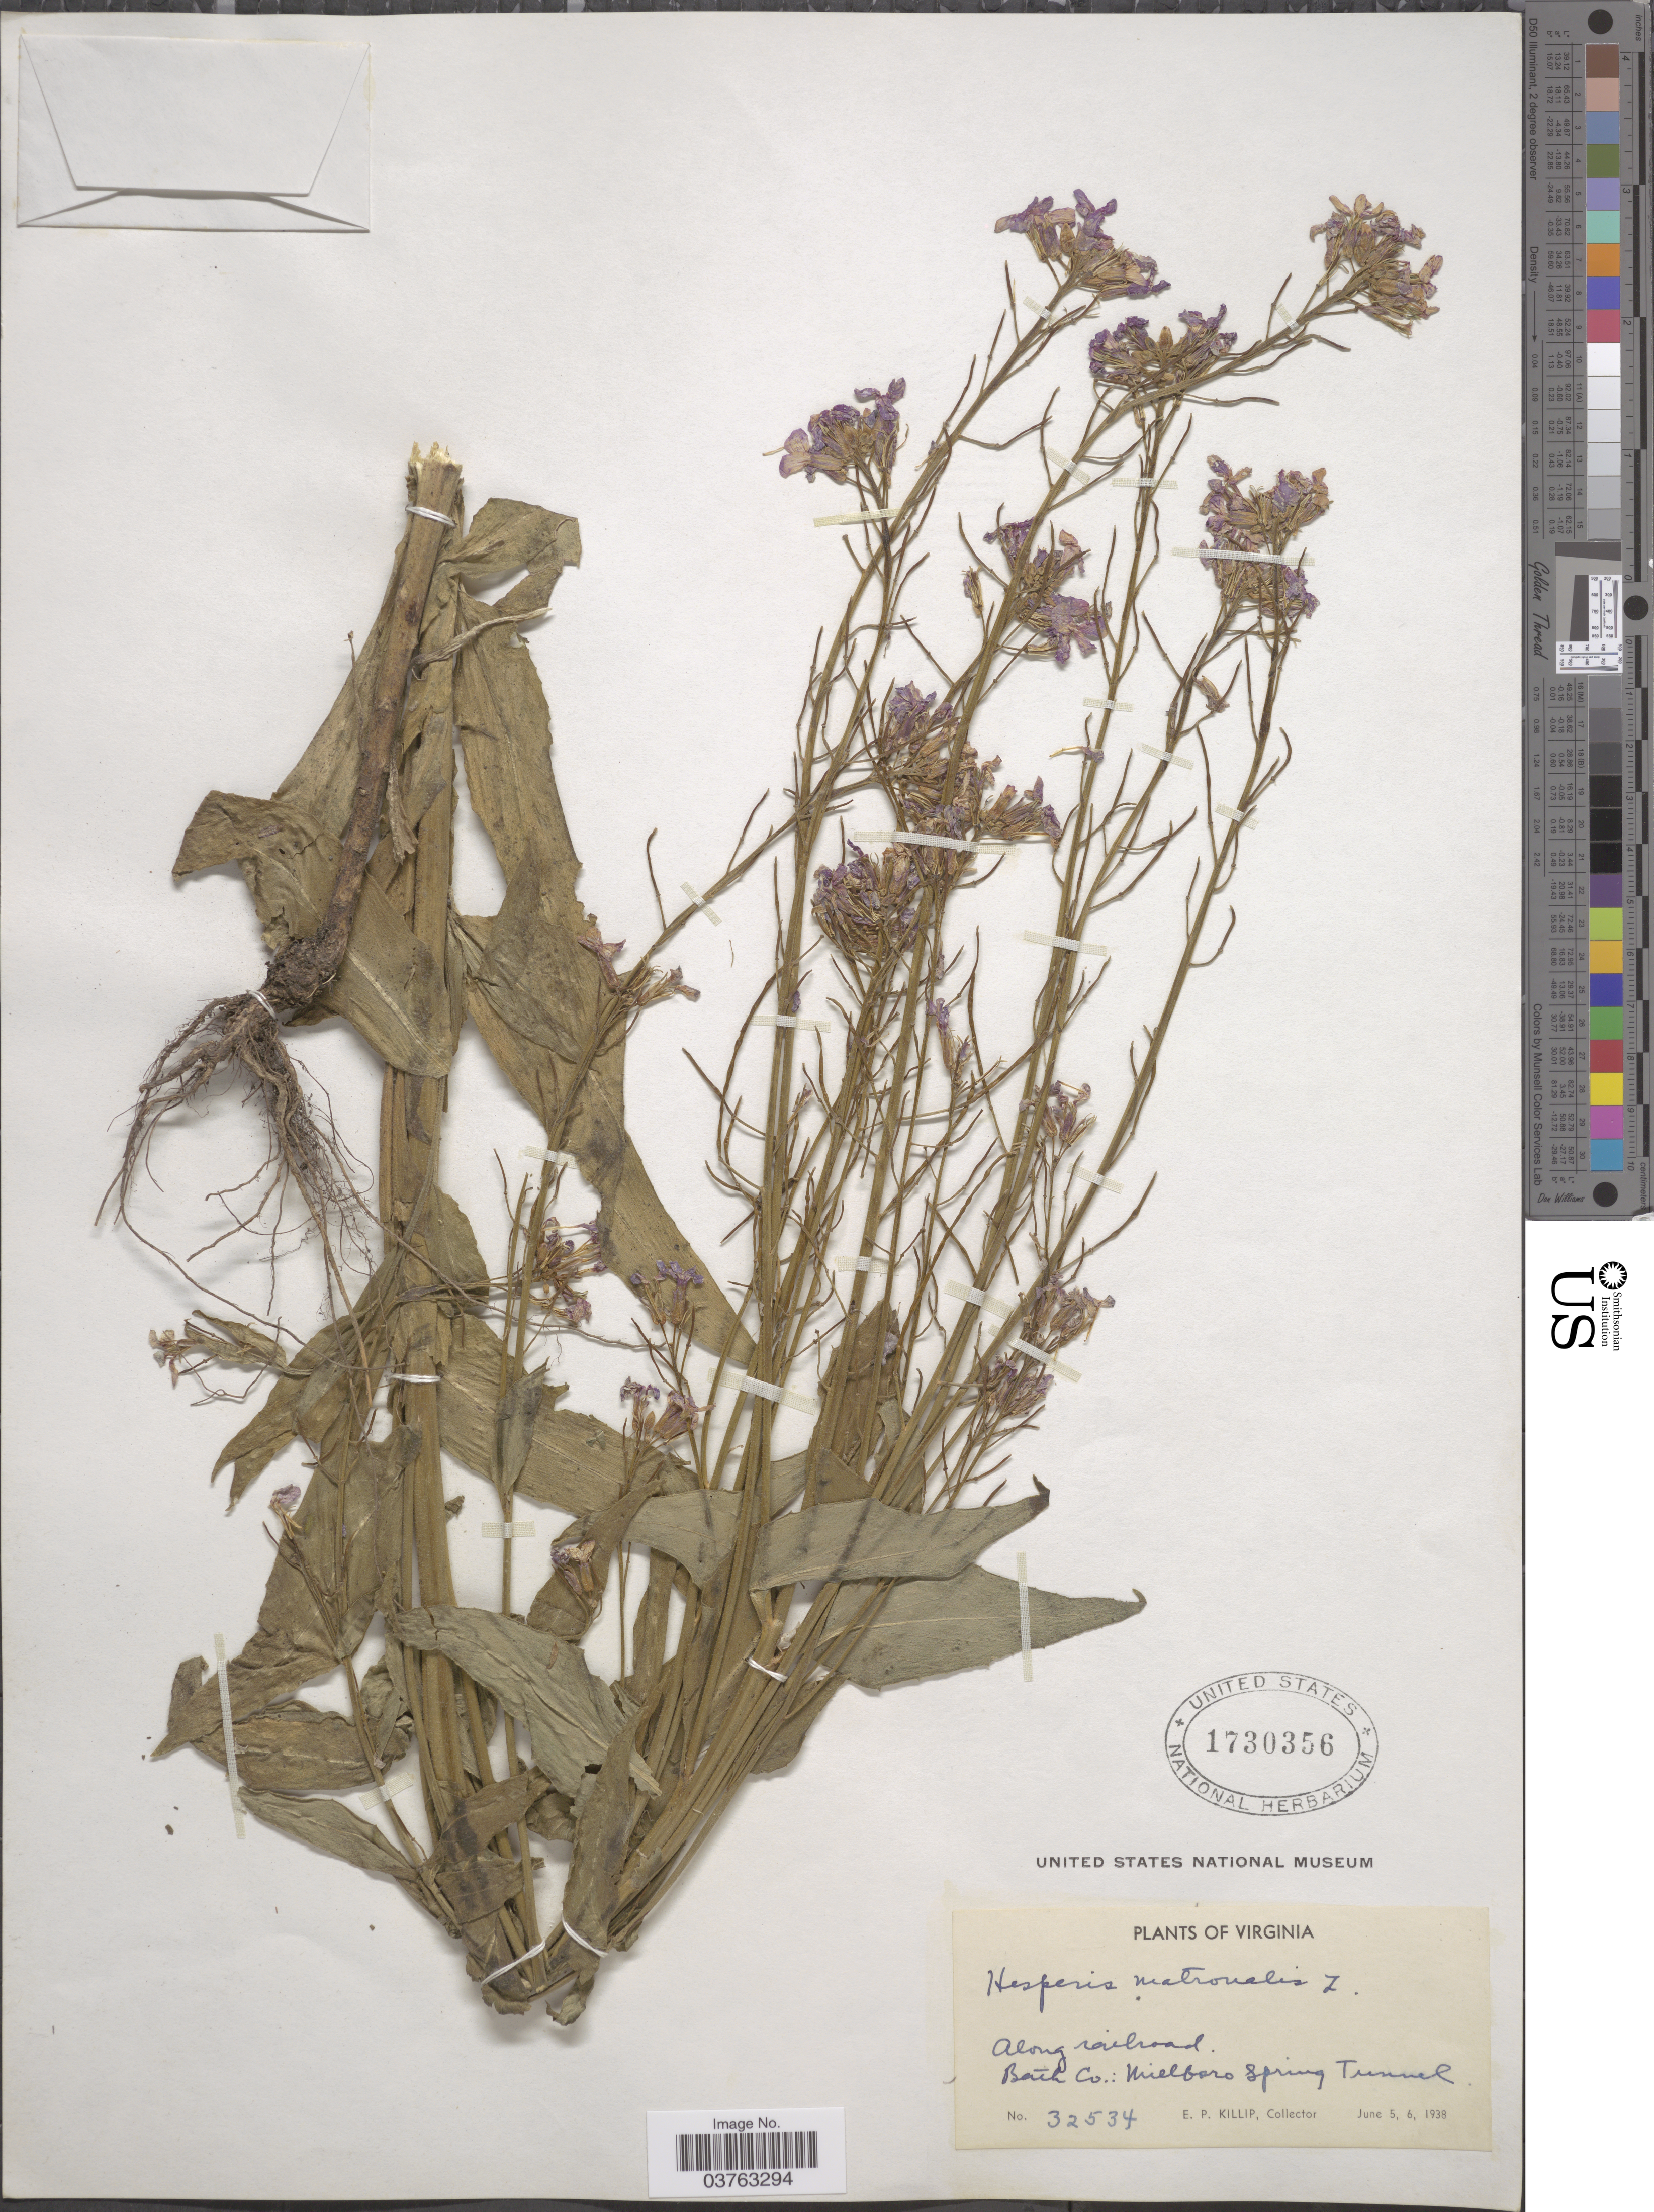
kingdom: Plantae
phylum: Tracheophyta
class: Magnoliopsida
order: Brassicales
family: Brassicaceae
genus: Hesperis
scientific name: Hesperis matronalis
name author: L.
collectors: E. P. Killip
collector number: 32534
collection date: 1938-06-05/1938-06-06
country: United States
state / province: Virginia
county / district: Bath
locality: Along railroad. Bath Co.: Millboro Spring Tunnel.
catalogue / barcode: US 1730356